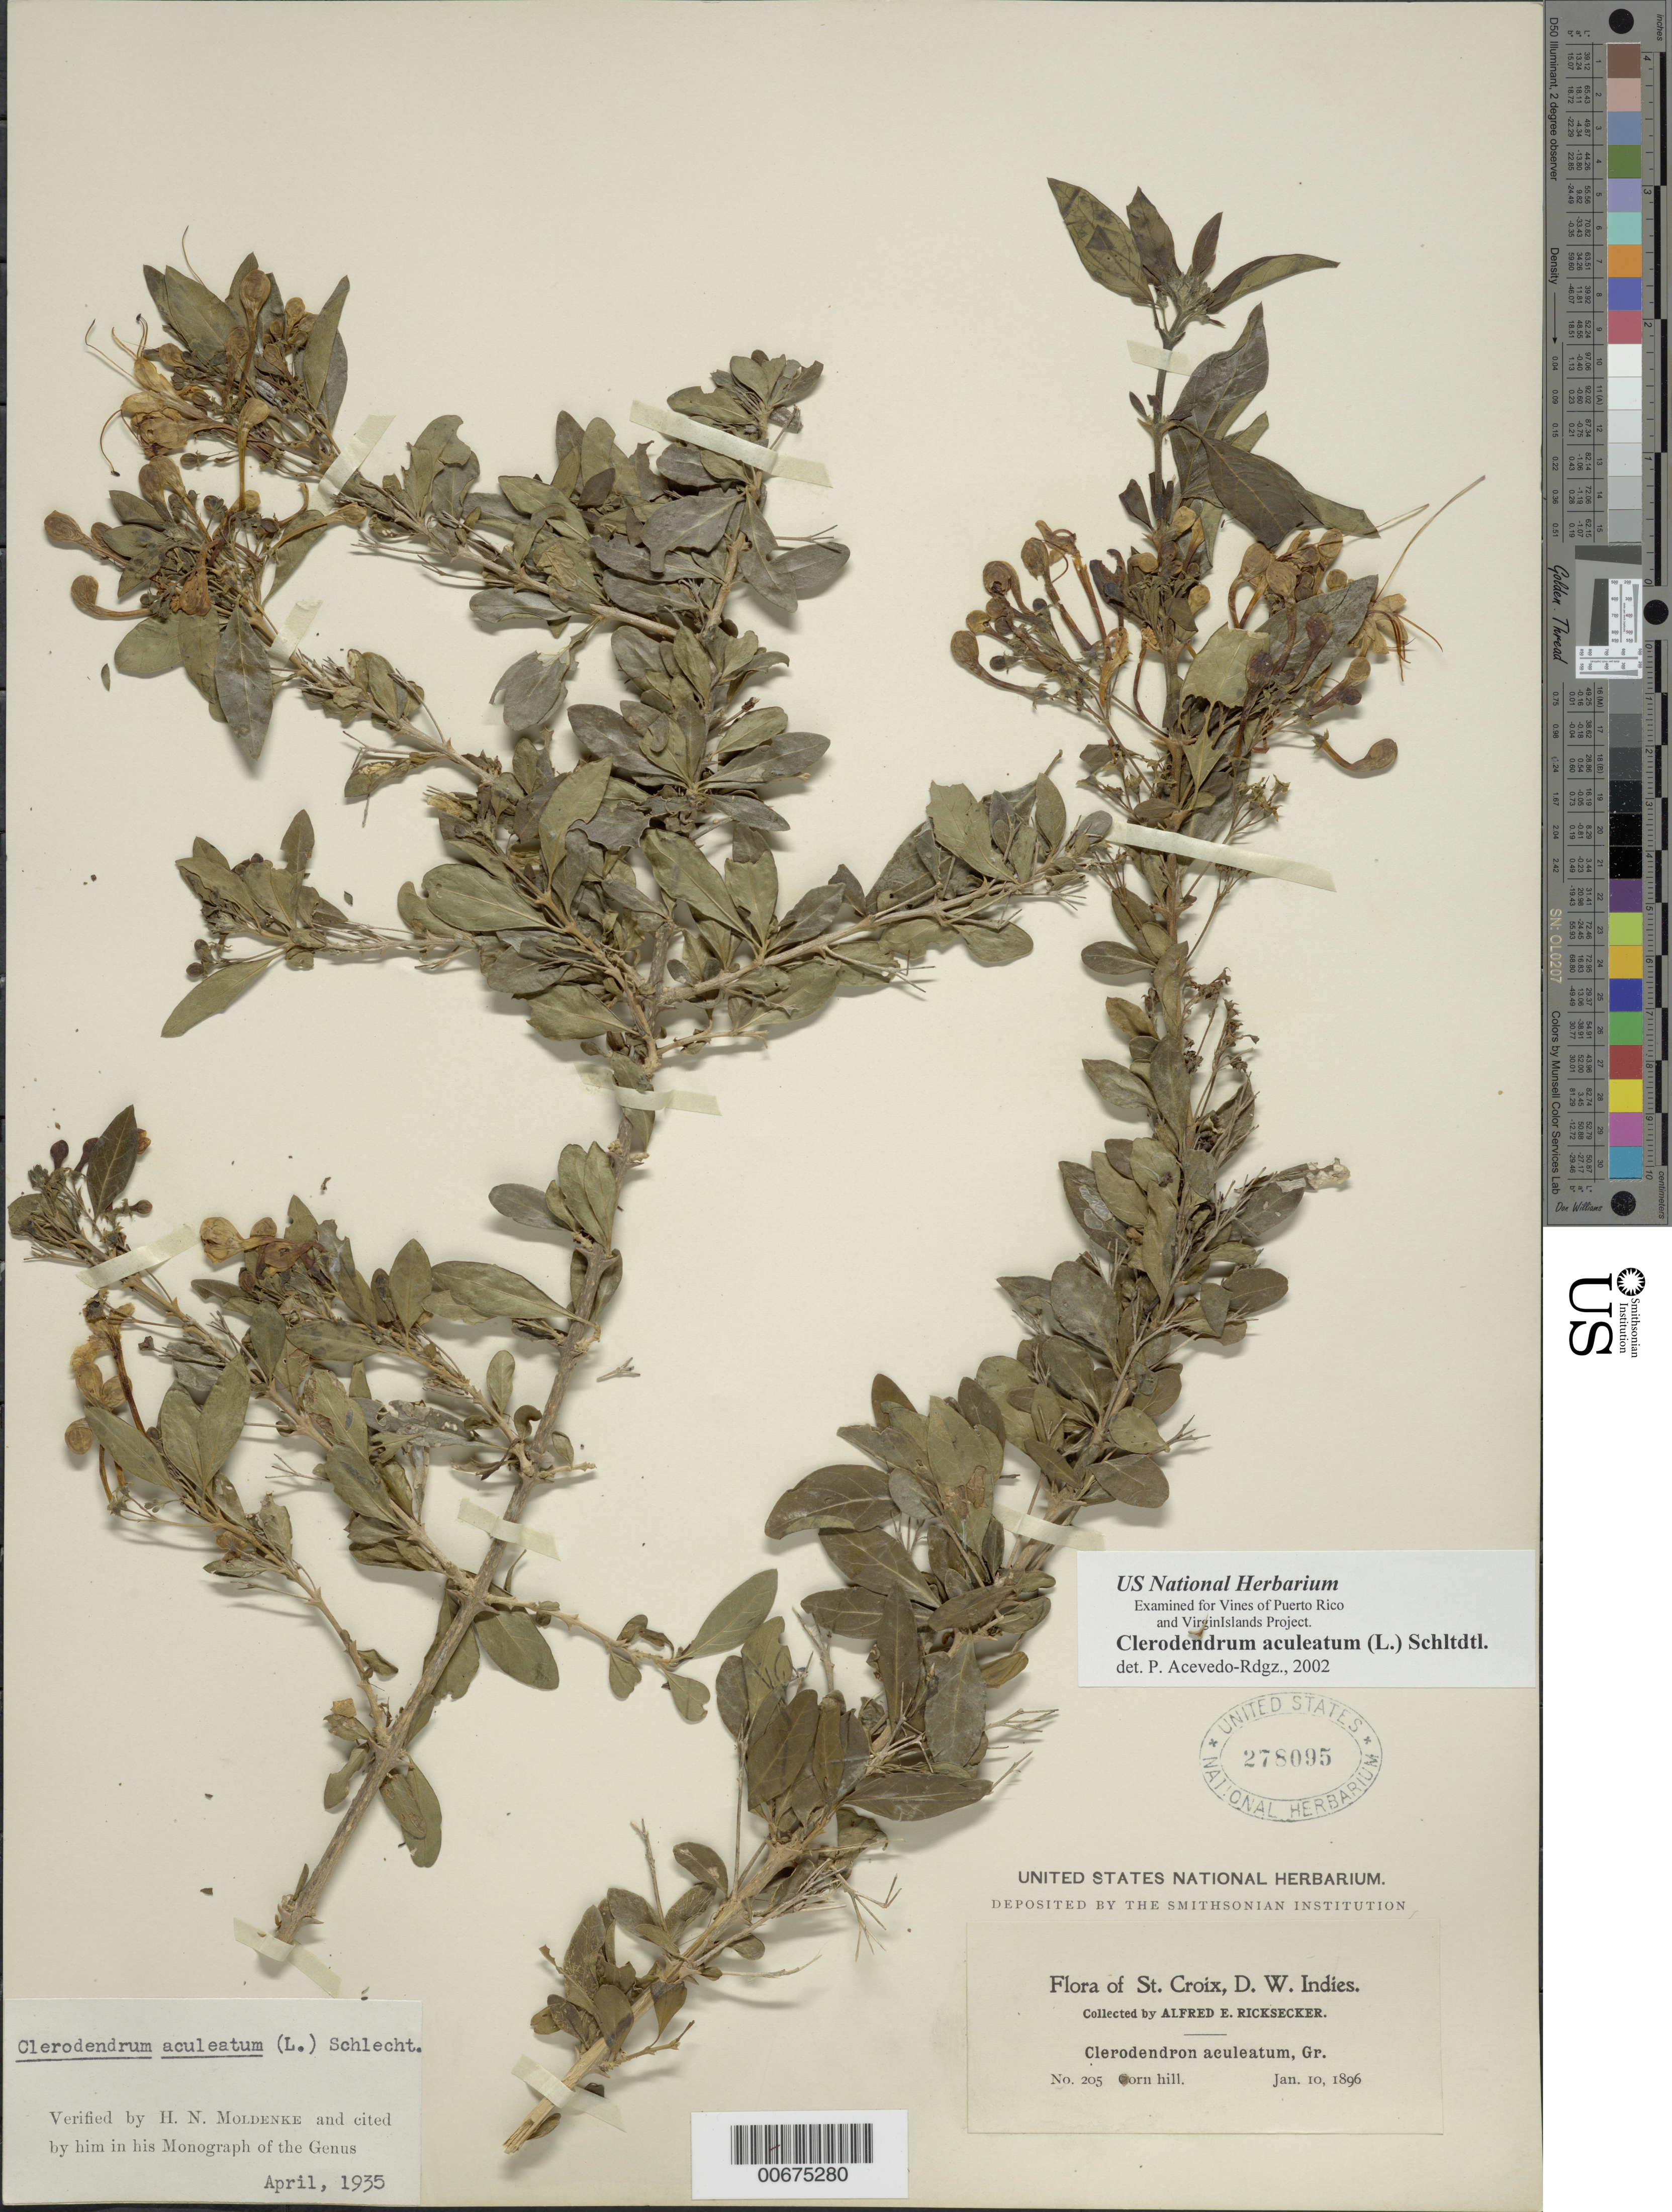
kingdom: Plantae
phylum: Tracheophyta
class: Magnoliopsida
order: Lamiales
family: Lamiaceae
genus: Clerodendrum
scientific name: Clerodendrum aculeatum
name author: (L.) Schltdl.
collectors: A. E. Ricksecker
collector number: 205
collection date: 1896-01-10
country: U.S. Virgin Islands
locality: St. Croix, D. W. Indies. Corn hill.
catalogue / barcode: US 278095